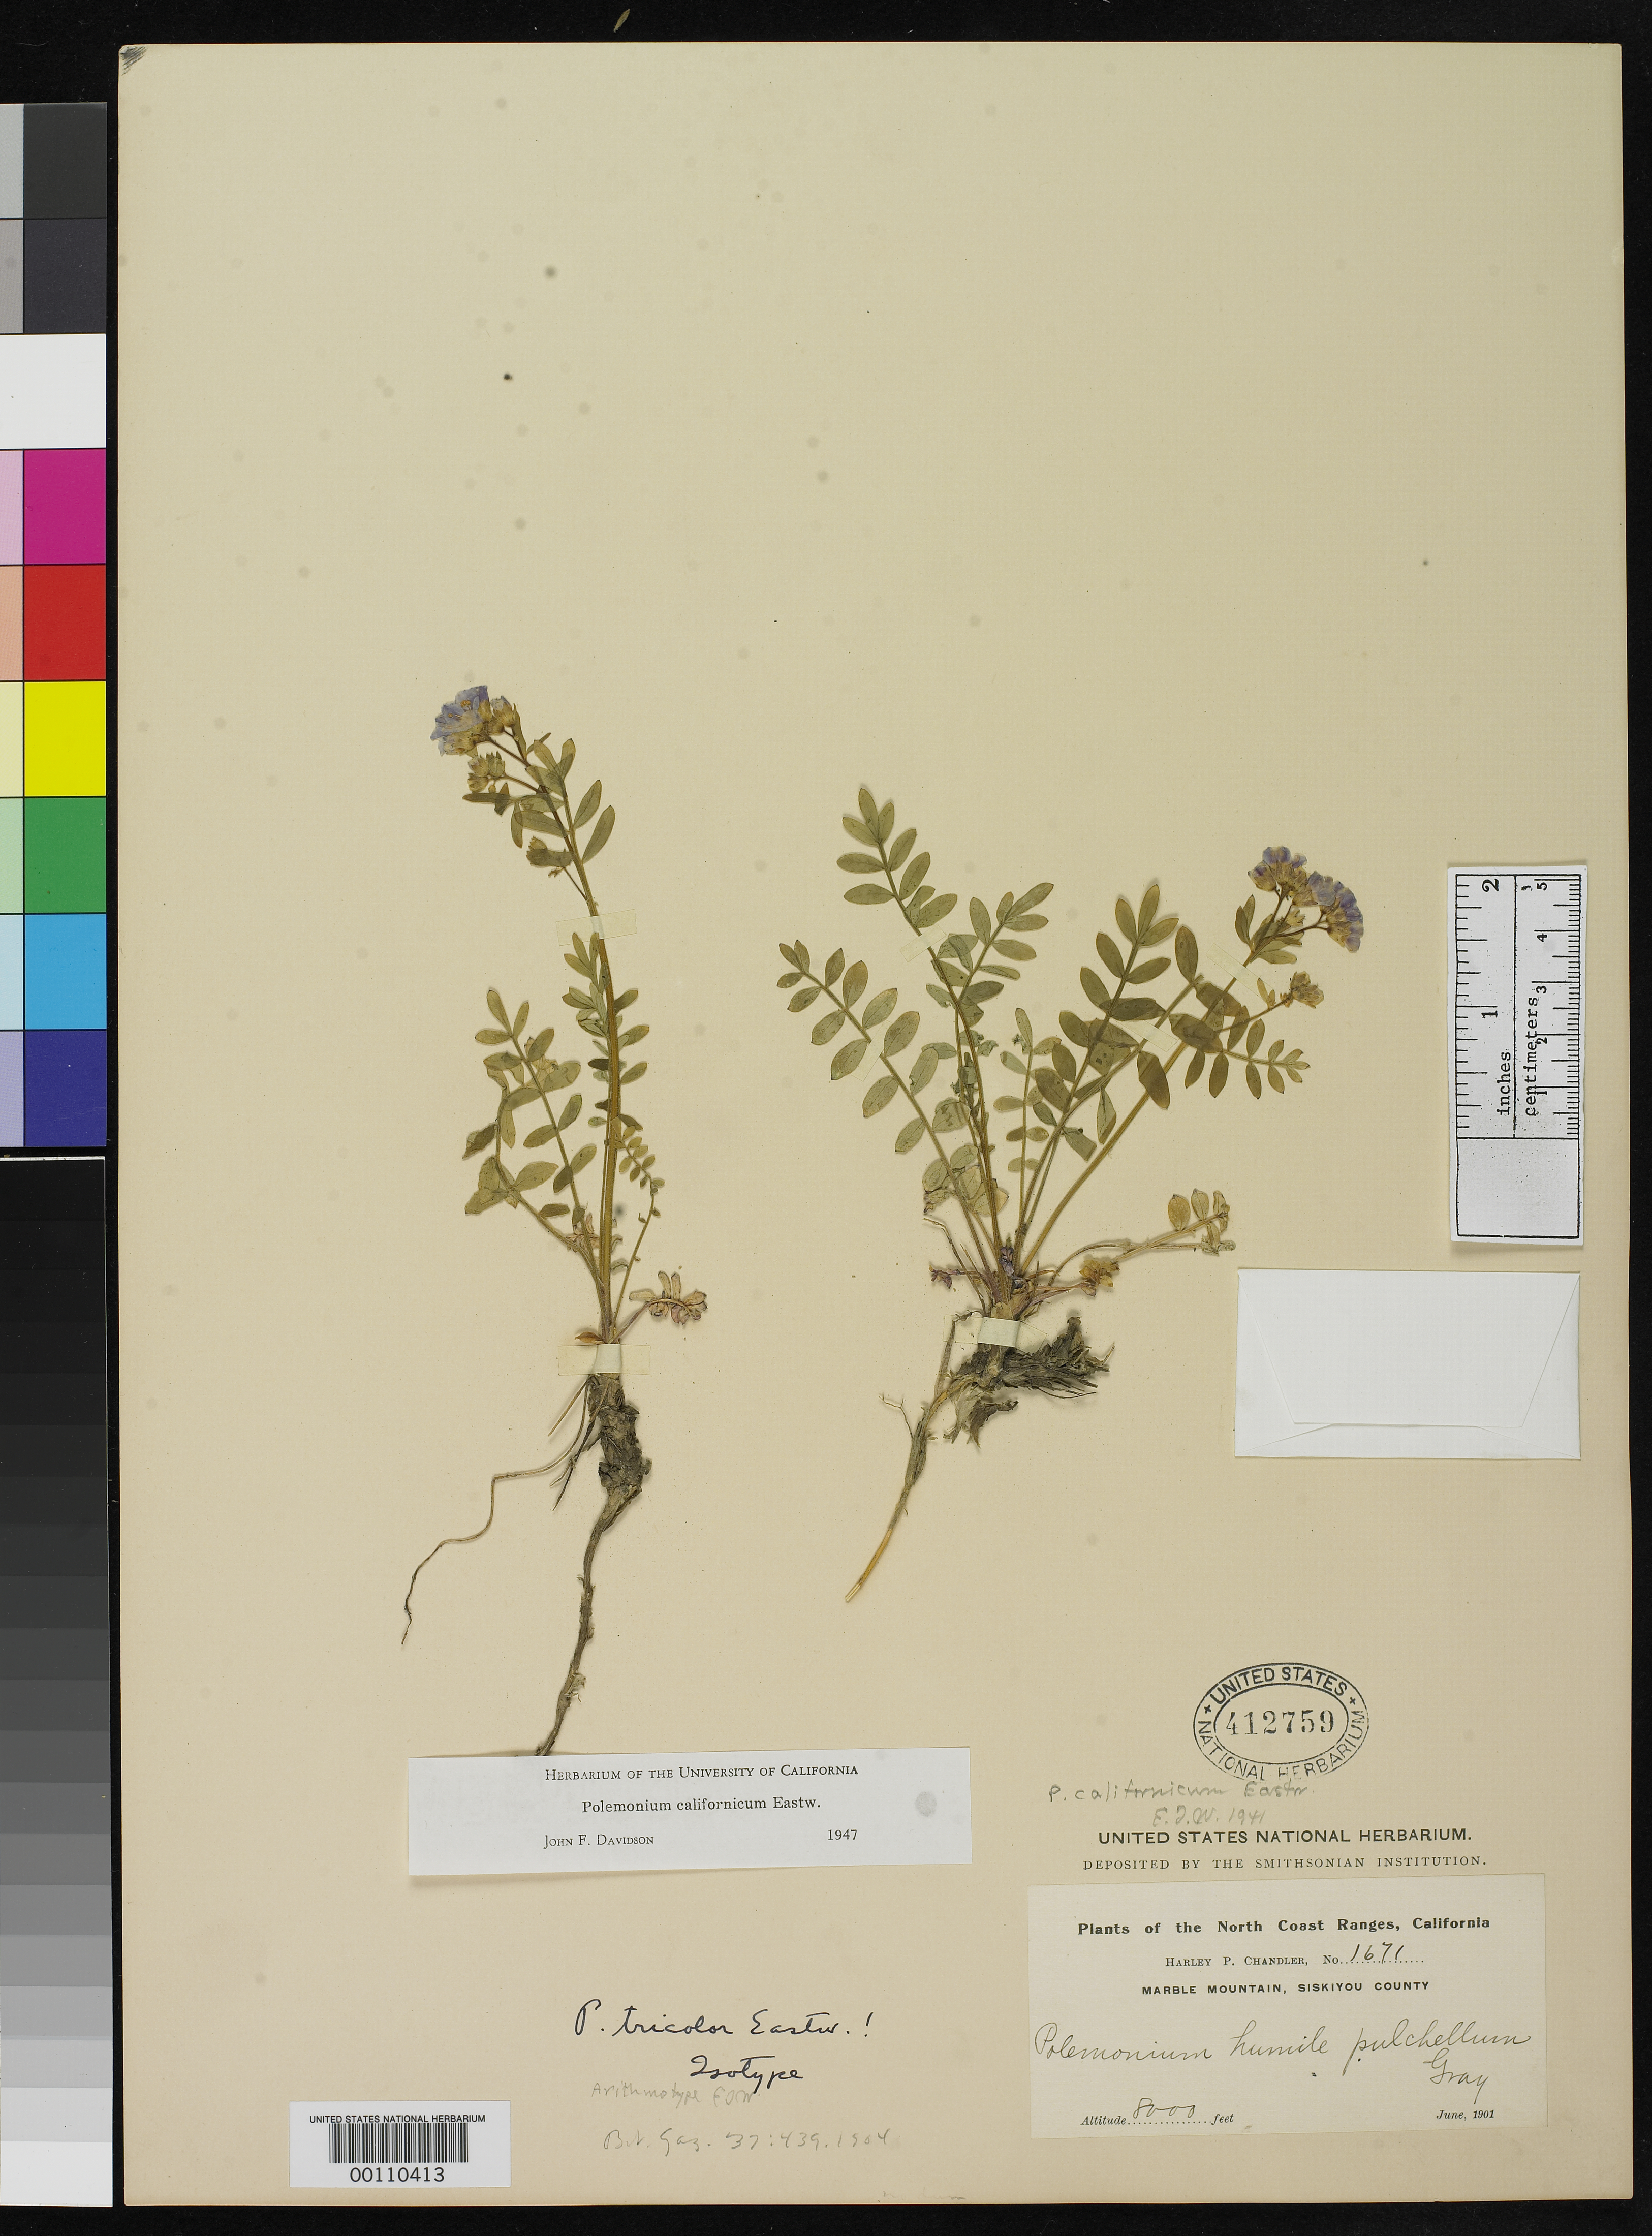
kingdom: Plantae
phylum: Tracheophyta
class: Magnoliopsida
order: Ericales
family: Polemoniaceae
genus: Polemonium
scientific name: Polemonium tricolor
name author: Eastw.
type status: Isotype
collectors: H. Chandler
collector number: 1671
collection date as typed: Jun 1901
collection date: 1901-06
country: United States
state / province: California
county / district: Siskiyou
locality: Marble Mt.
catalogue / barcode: US 412759